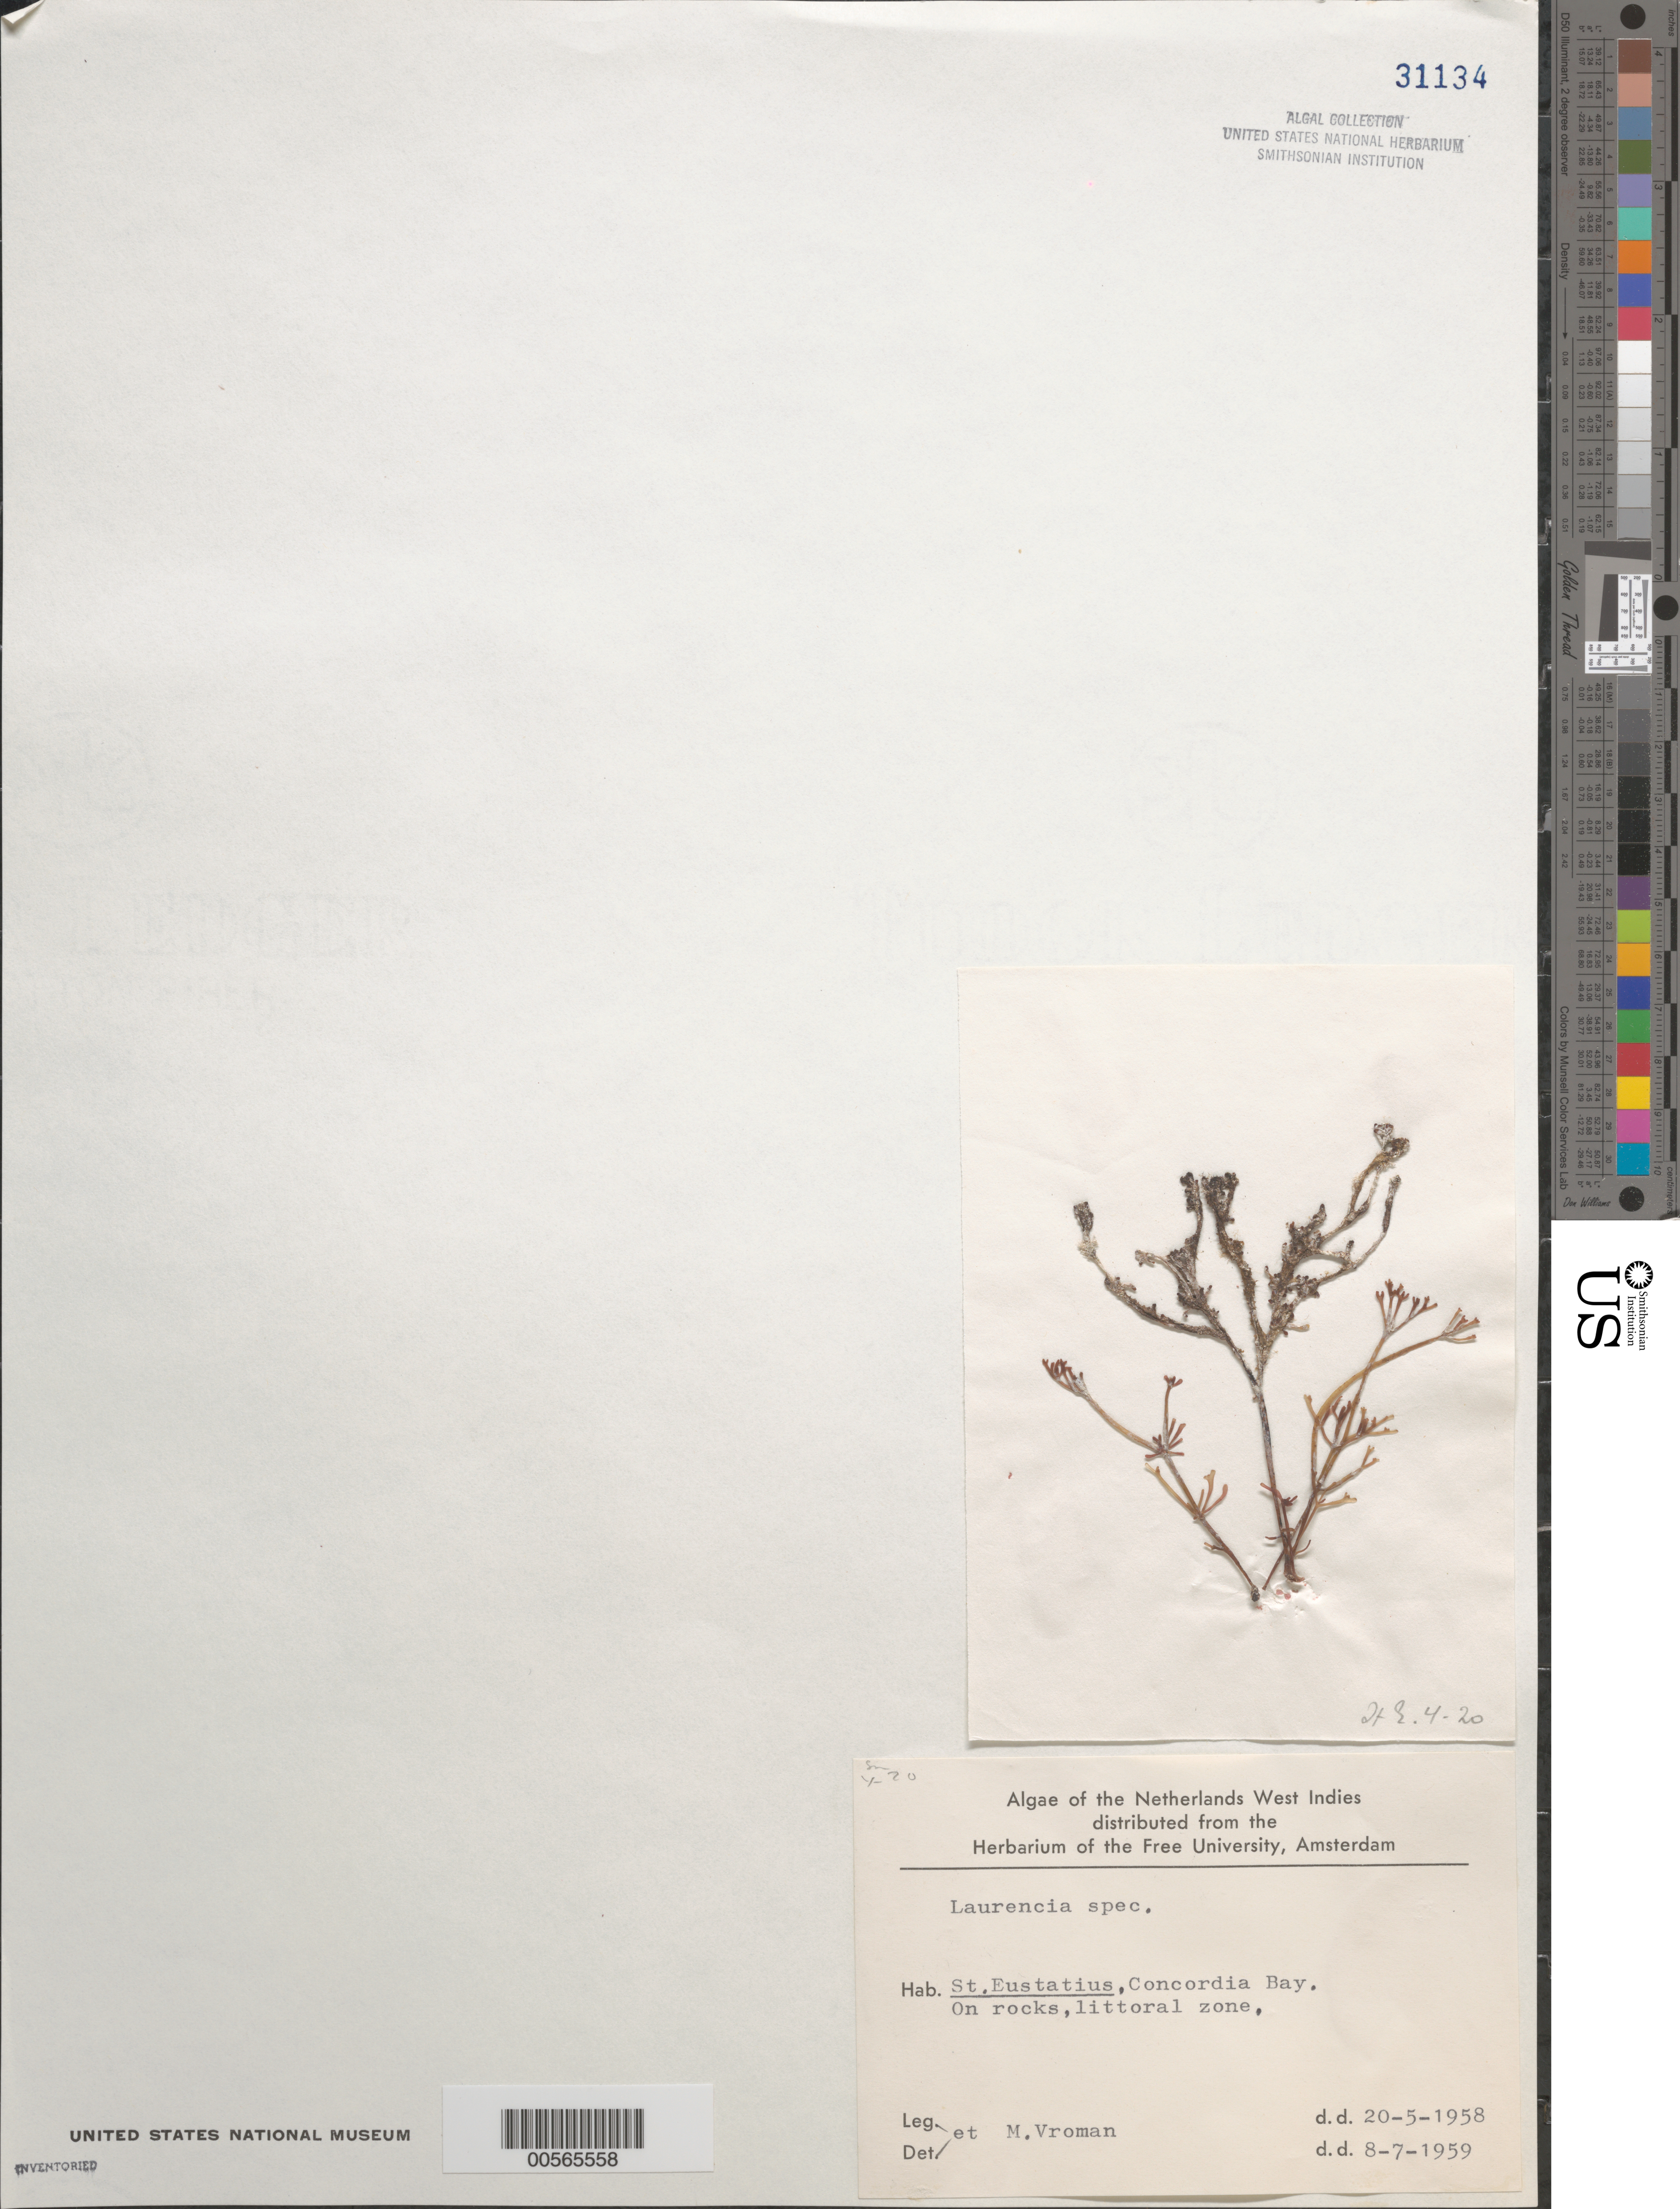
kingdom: Plantae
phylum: Rhodophyta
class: Florideophyceae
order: Ceramiales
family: Rhodomelaceae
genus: Laurencia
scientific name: Laurencia sp.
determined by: Vroman, M.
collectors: M. Vroman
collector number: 4-20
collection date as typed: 20 May 1958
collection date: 1958-05-20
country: Netherlands Antilles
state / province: ABC Islands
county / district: Sint Eustatius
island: Sint Eustatius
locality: Concordia Bay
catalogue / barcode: US 31134